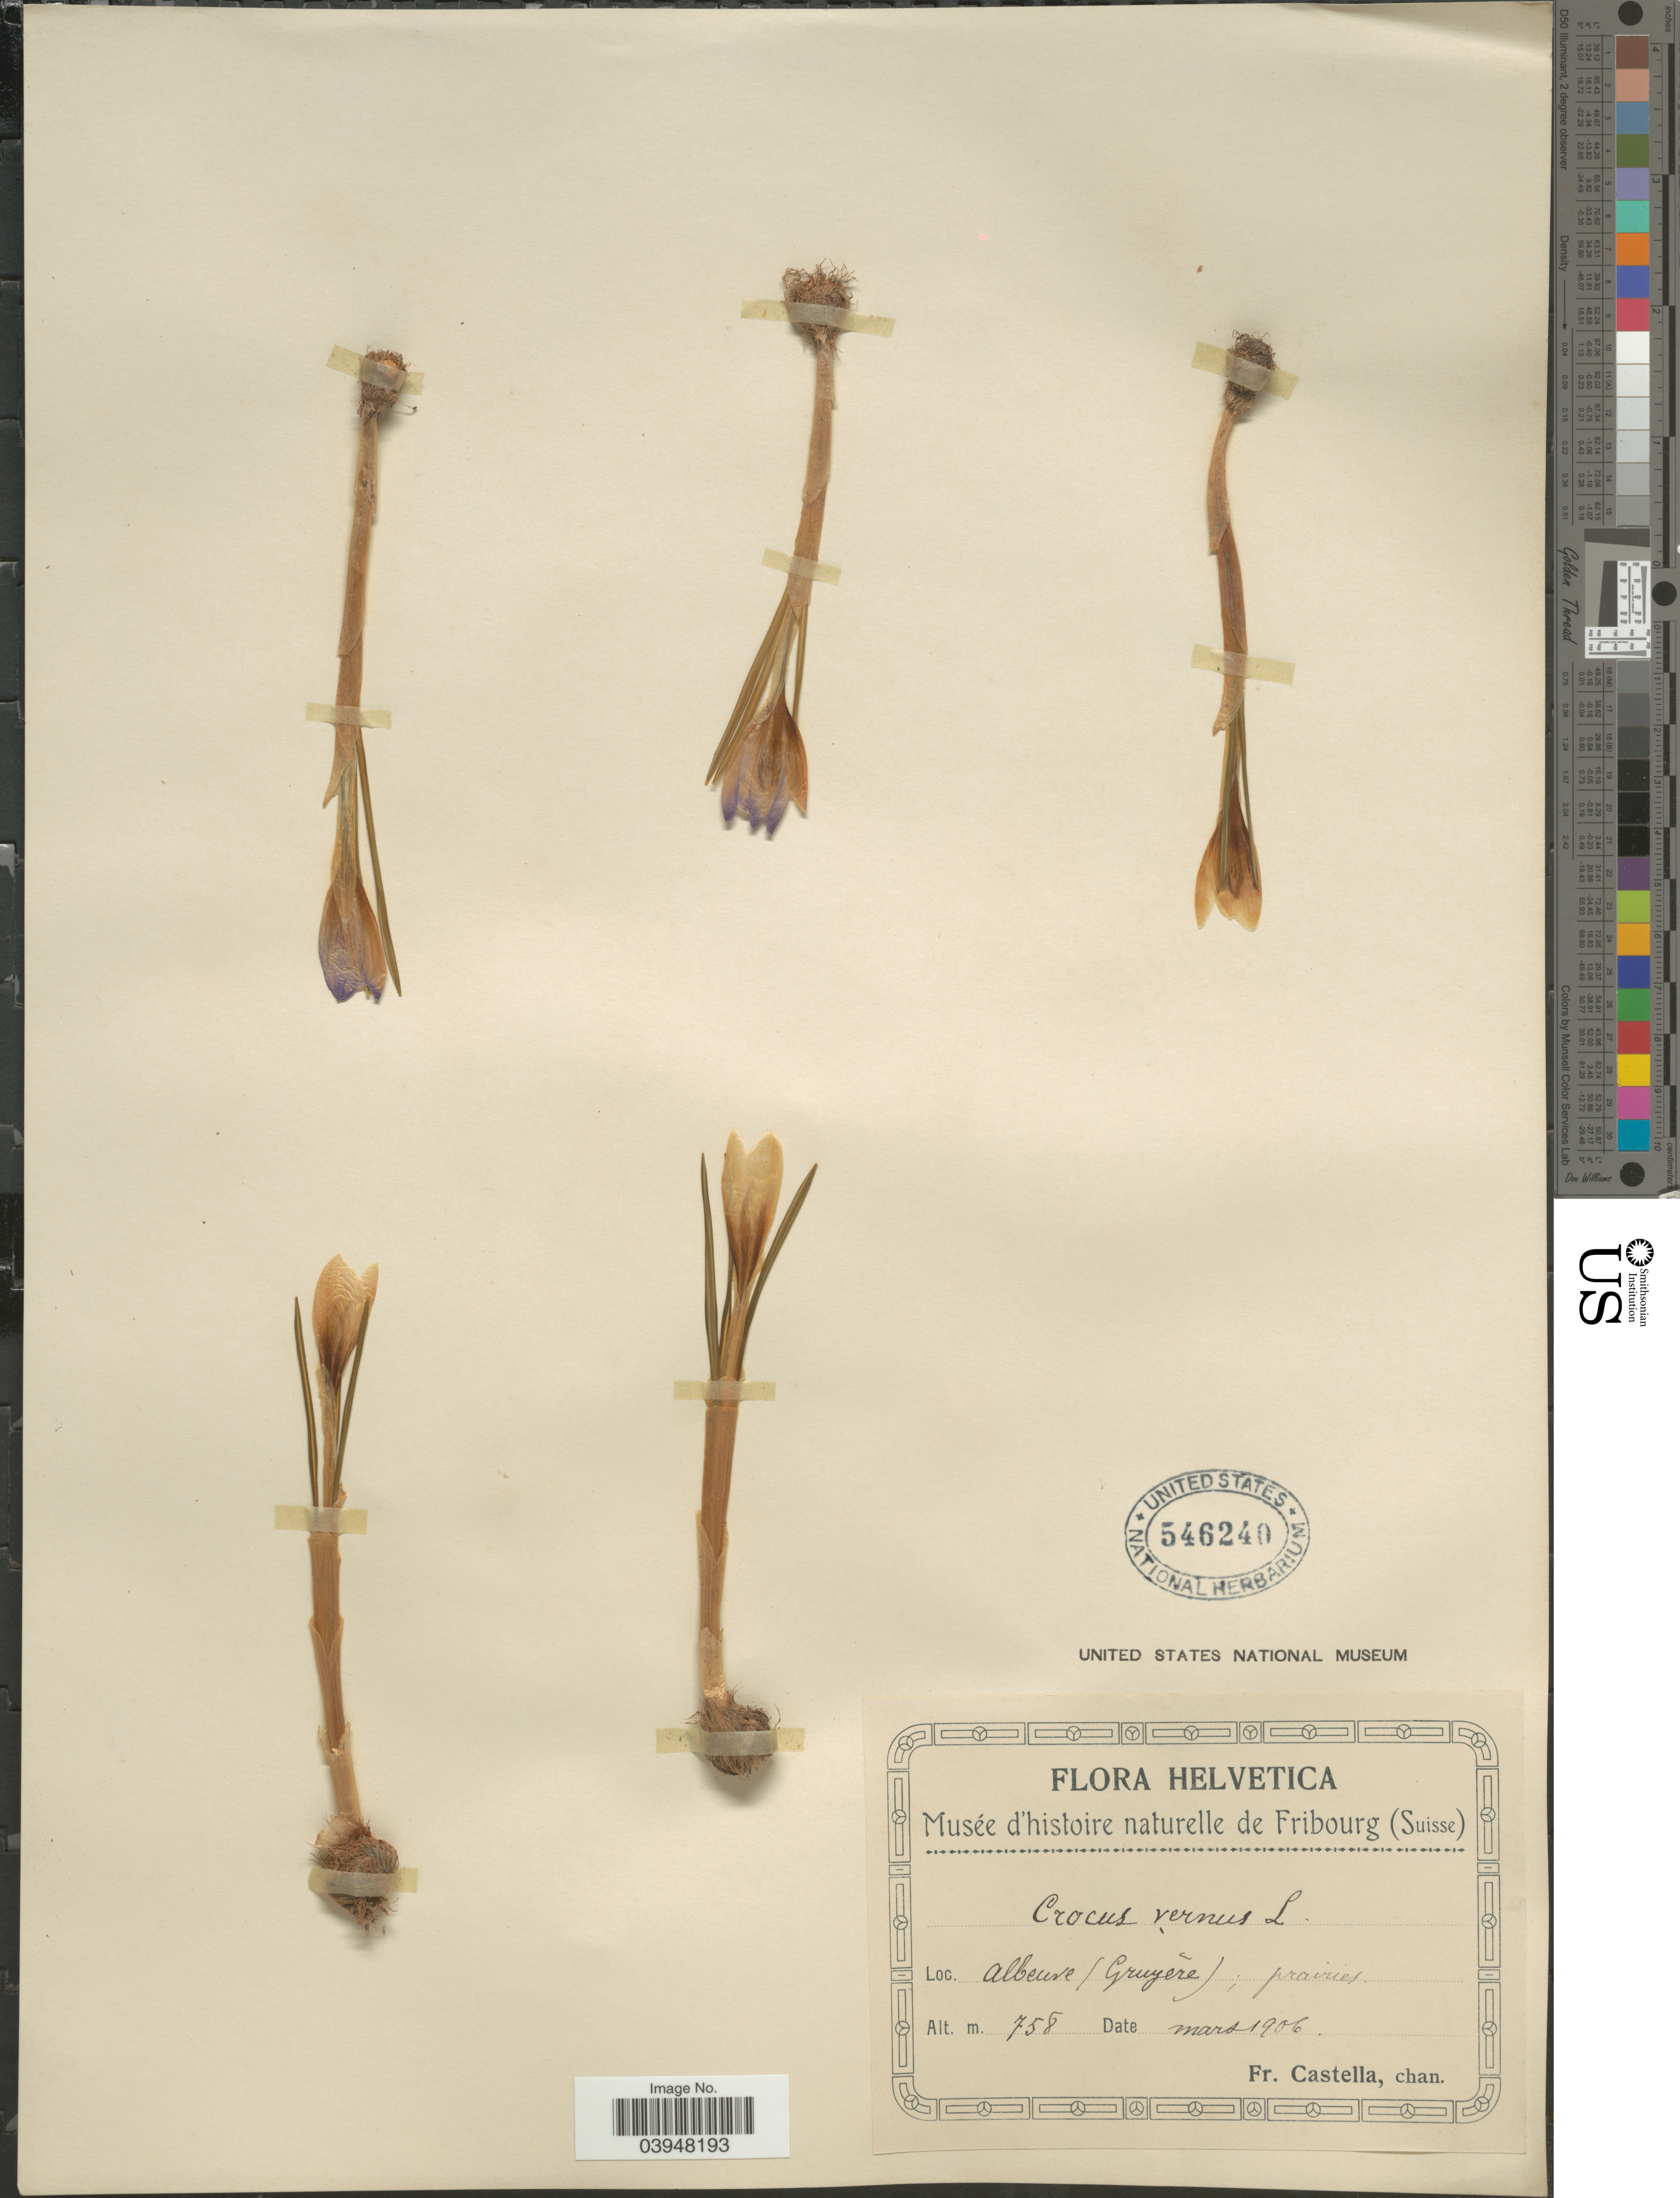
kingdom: Plantae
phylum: Tracheophyta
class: Liliopsida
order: Asparagales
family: Iridaceae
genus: Crocus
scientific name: Crocus vernus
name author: Hill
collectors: Fr. Castella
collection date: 1906-03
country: Switzerland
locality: Helvetica. Albeure (Gruyere); prairies.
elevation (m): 758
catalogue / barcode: US 546240